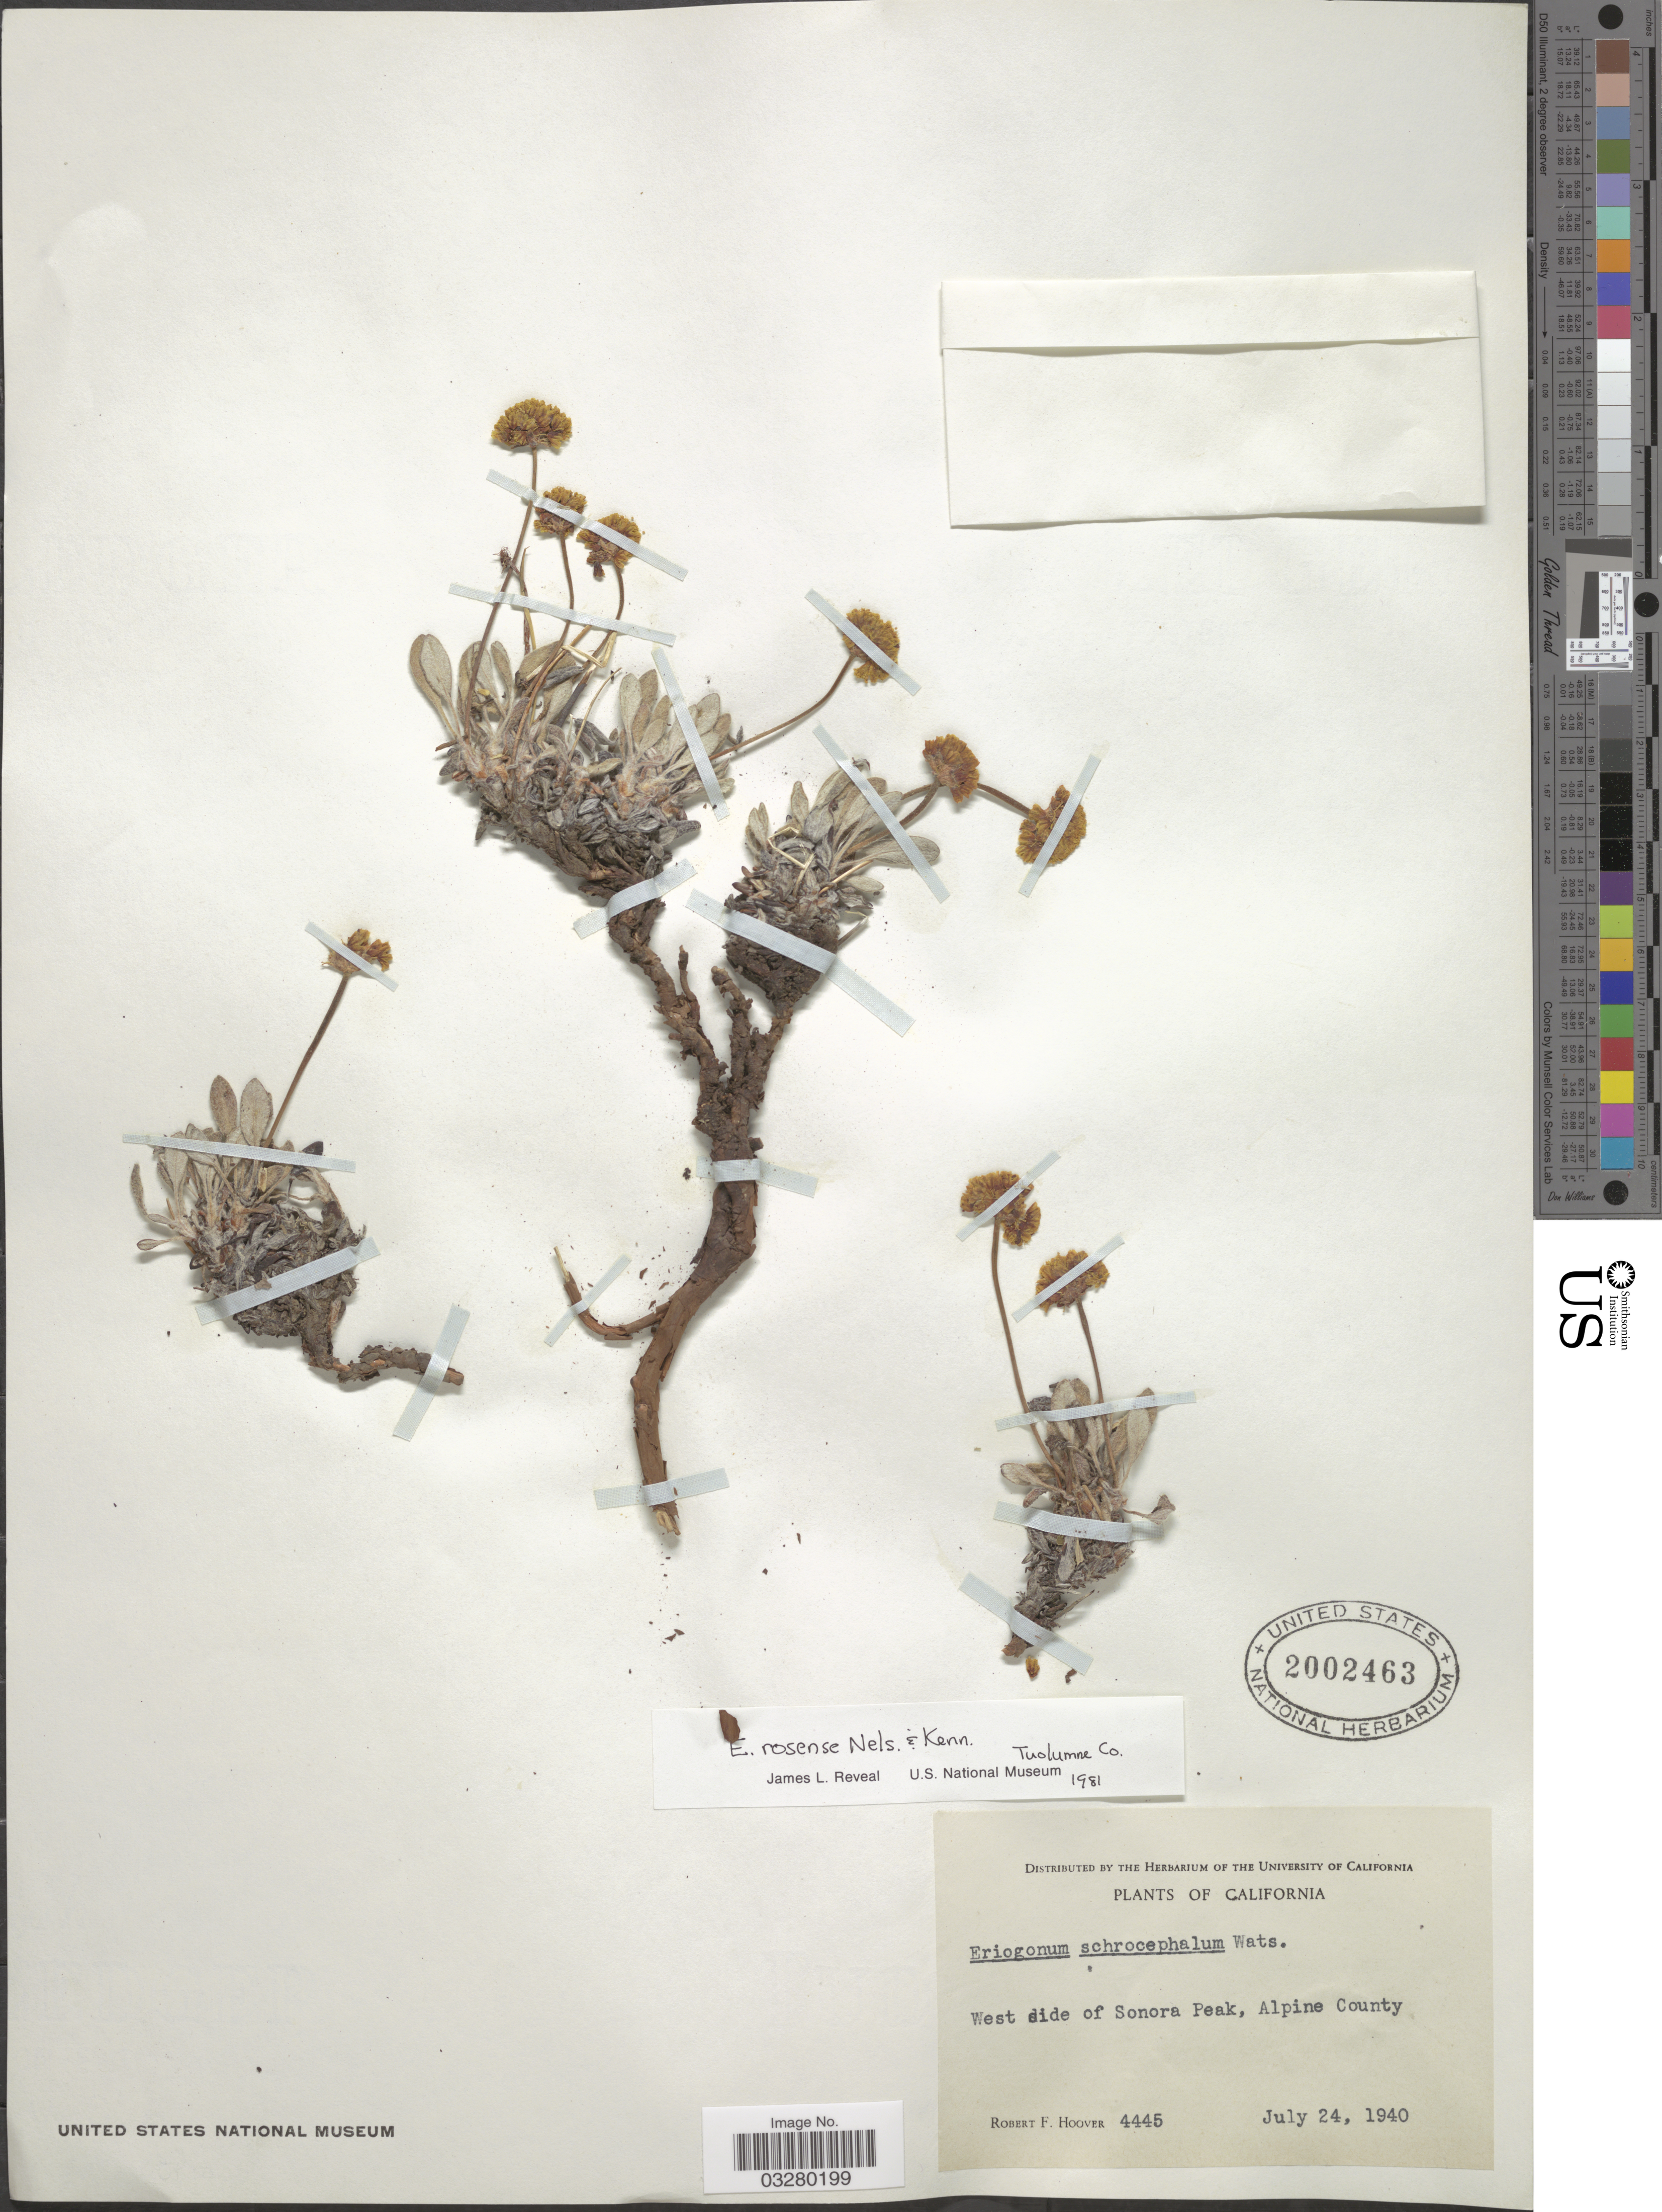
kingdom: Plantae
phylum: Tracheophyta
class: Magnoliopsida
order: Caryophyllales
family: Polygonaceae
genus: Eriogonum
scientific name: Eriogonum rosense var. subracemosum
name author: A. Nelson & P.B. Kenn.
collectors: R. F. Hoover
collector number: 4445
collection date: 1940-07-24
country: United States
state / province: California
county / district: Alpine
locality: West side of Sonora Peak, Alpine County.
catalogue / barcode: US 2002463